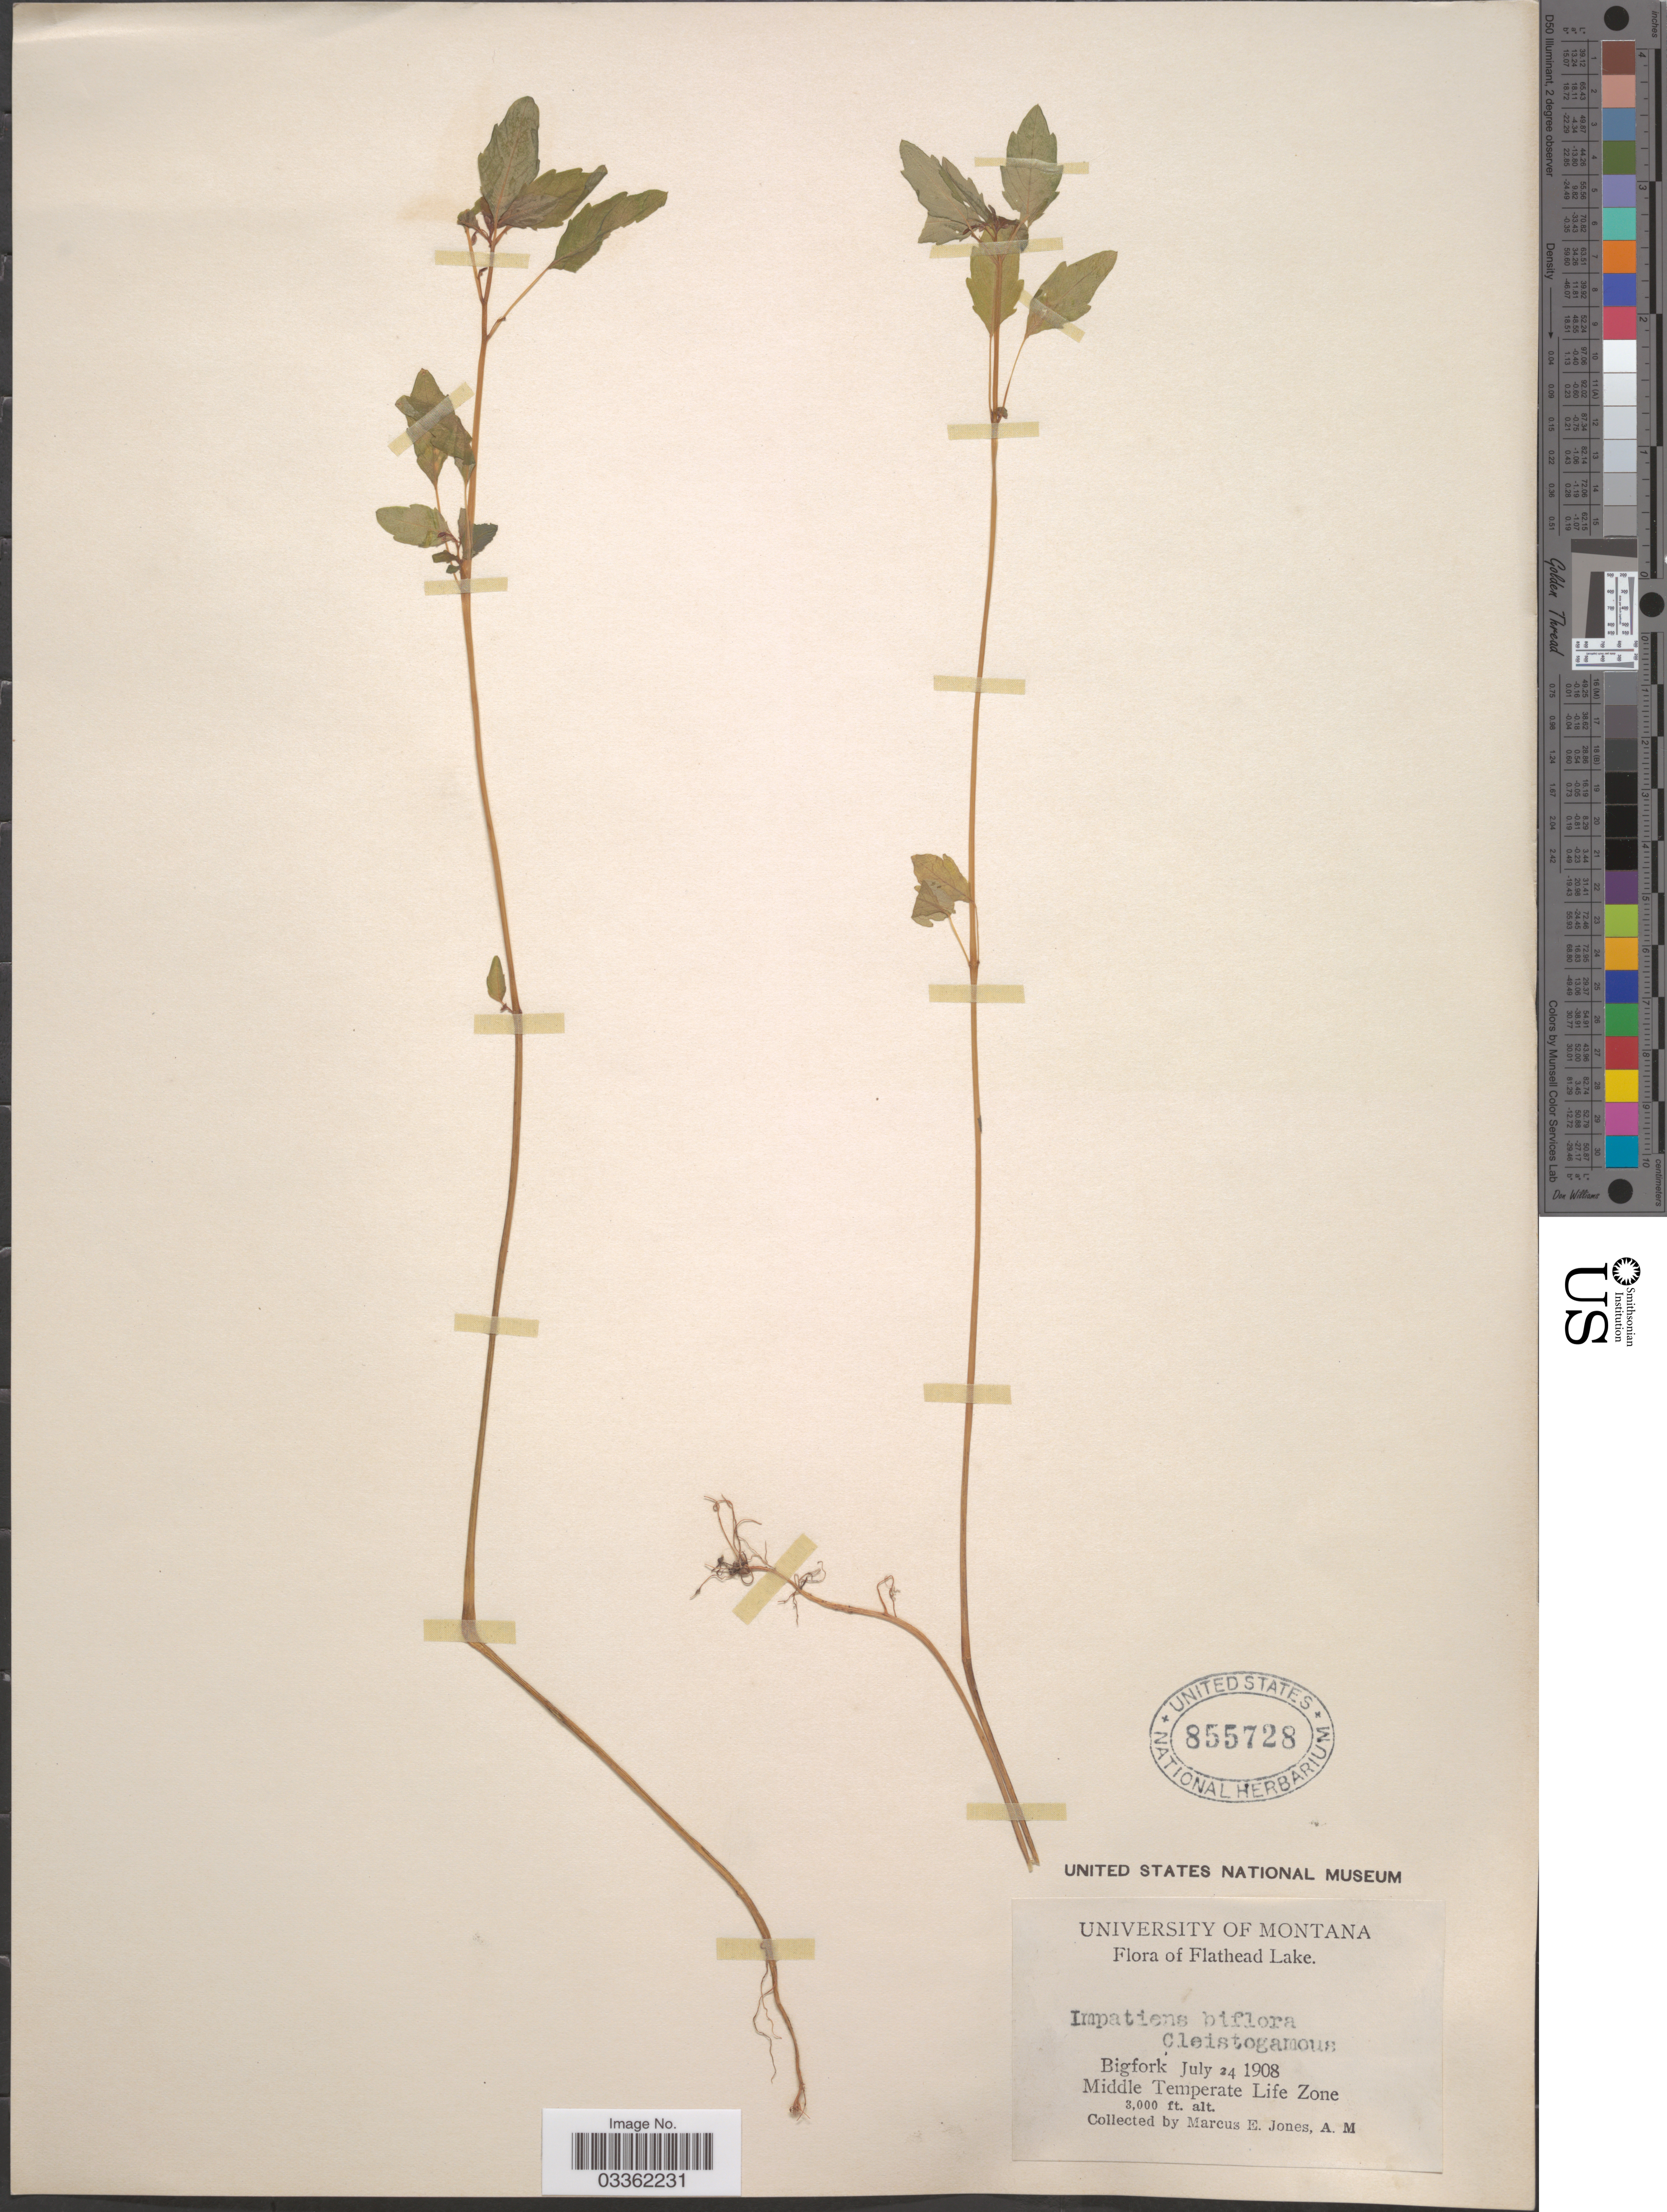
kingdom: Plantae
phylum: Tracheophyta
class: Magnoliopsida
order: Ericales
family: Balsaminaceae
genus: Impatiens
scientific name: Impatiens affinis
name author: Warb.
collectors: M. E. Jones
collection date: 1908-07-24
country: United States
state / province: Montana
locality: Flathead Lake, Bigfork, Middle Temperate Life Zone.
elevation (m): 914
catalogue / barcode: US 855728